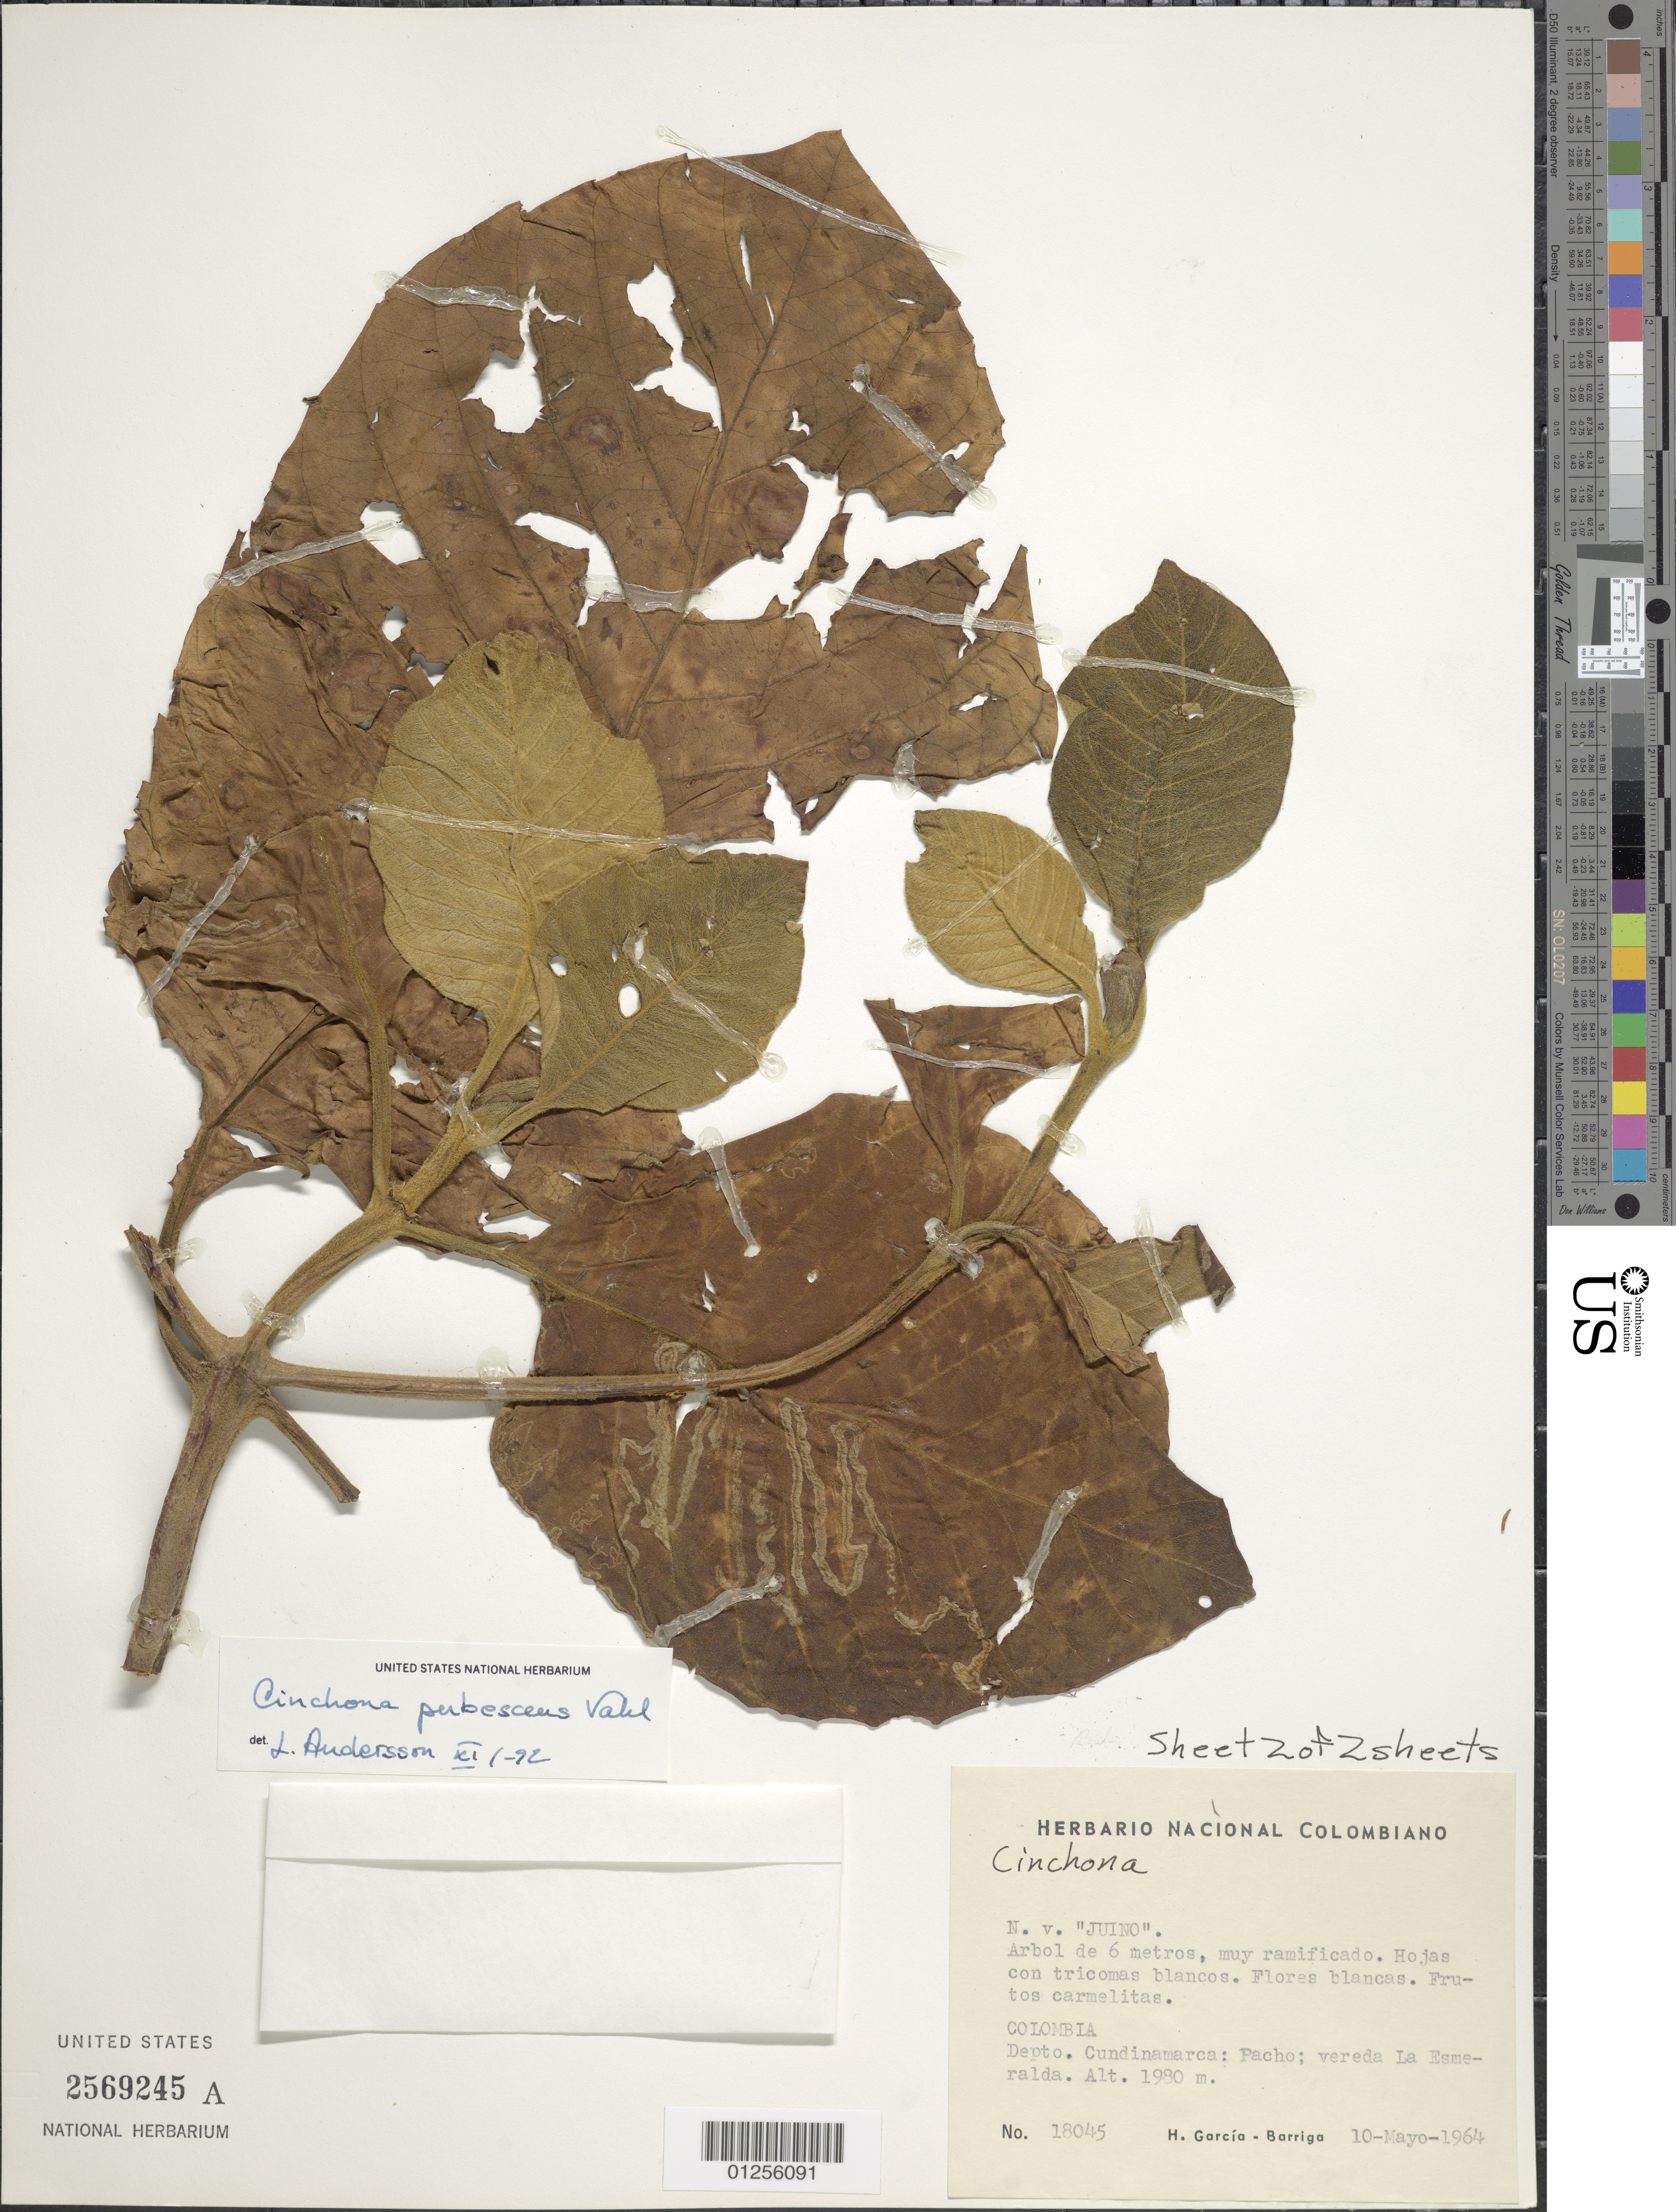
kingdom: Plantae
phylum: Tracheophyta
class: Magnoliopsida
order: Gentianales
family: Rubiaceae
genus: Cinchona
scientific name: Cinchona pubescens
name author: Vahl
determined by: Andersson, [Bengt] Lennart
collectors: H. García Barriga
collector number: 18045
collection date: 1964-05-10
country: Colombia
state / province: Cundinamarca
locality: Pacho; vereda La Esmeralda.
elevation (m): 1980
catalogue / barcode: US 2569245A